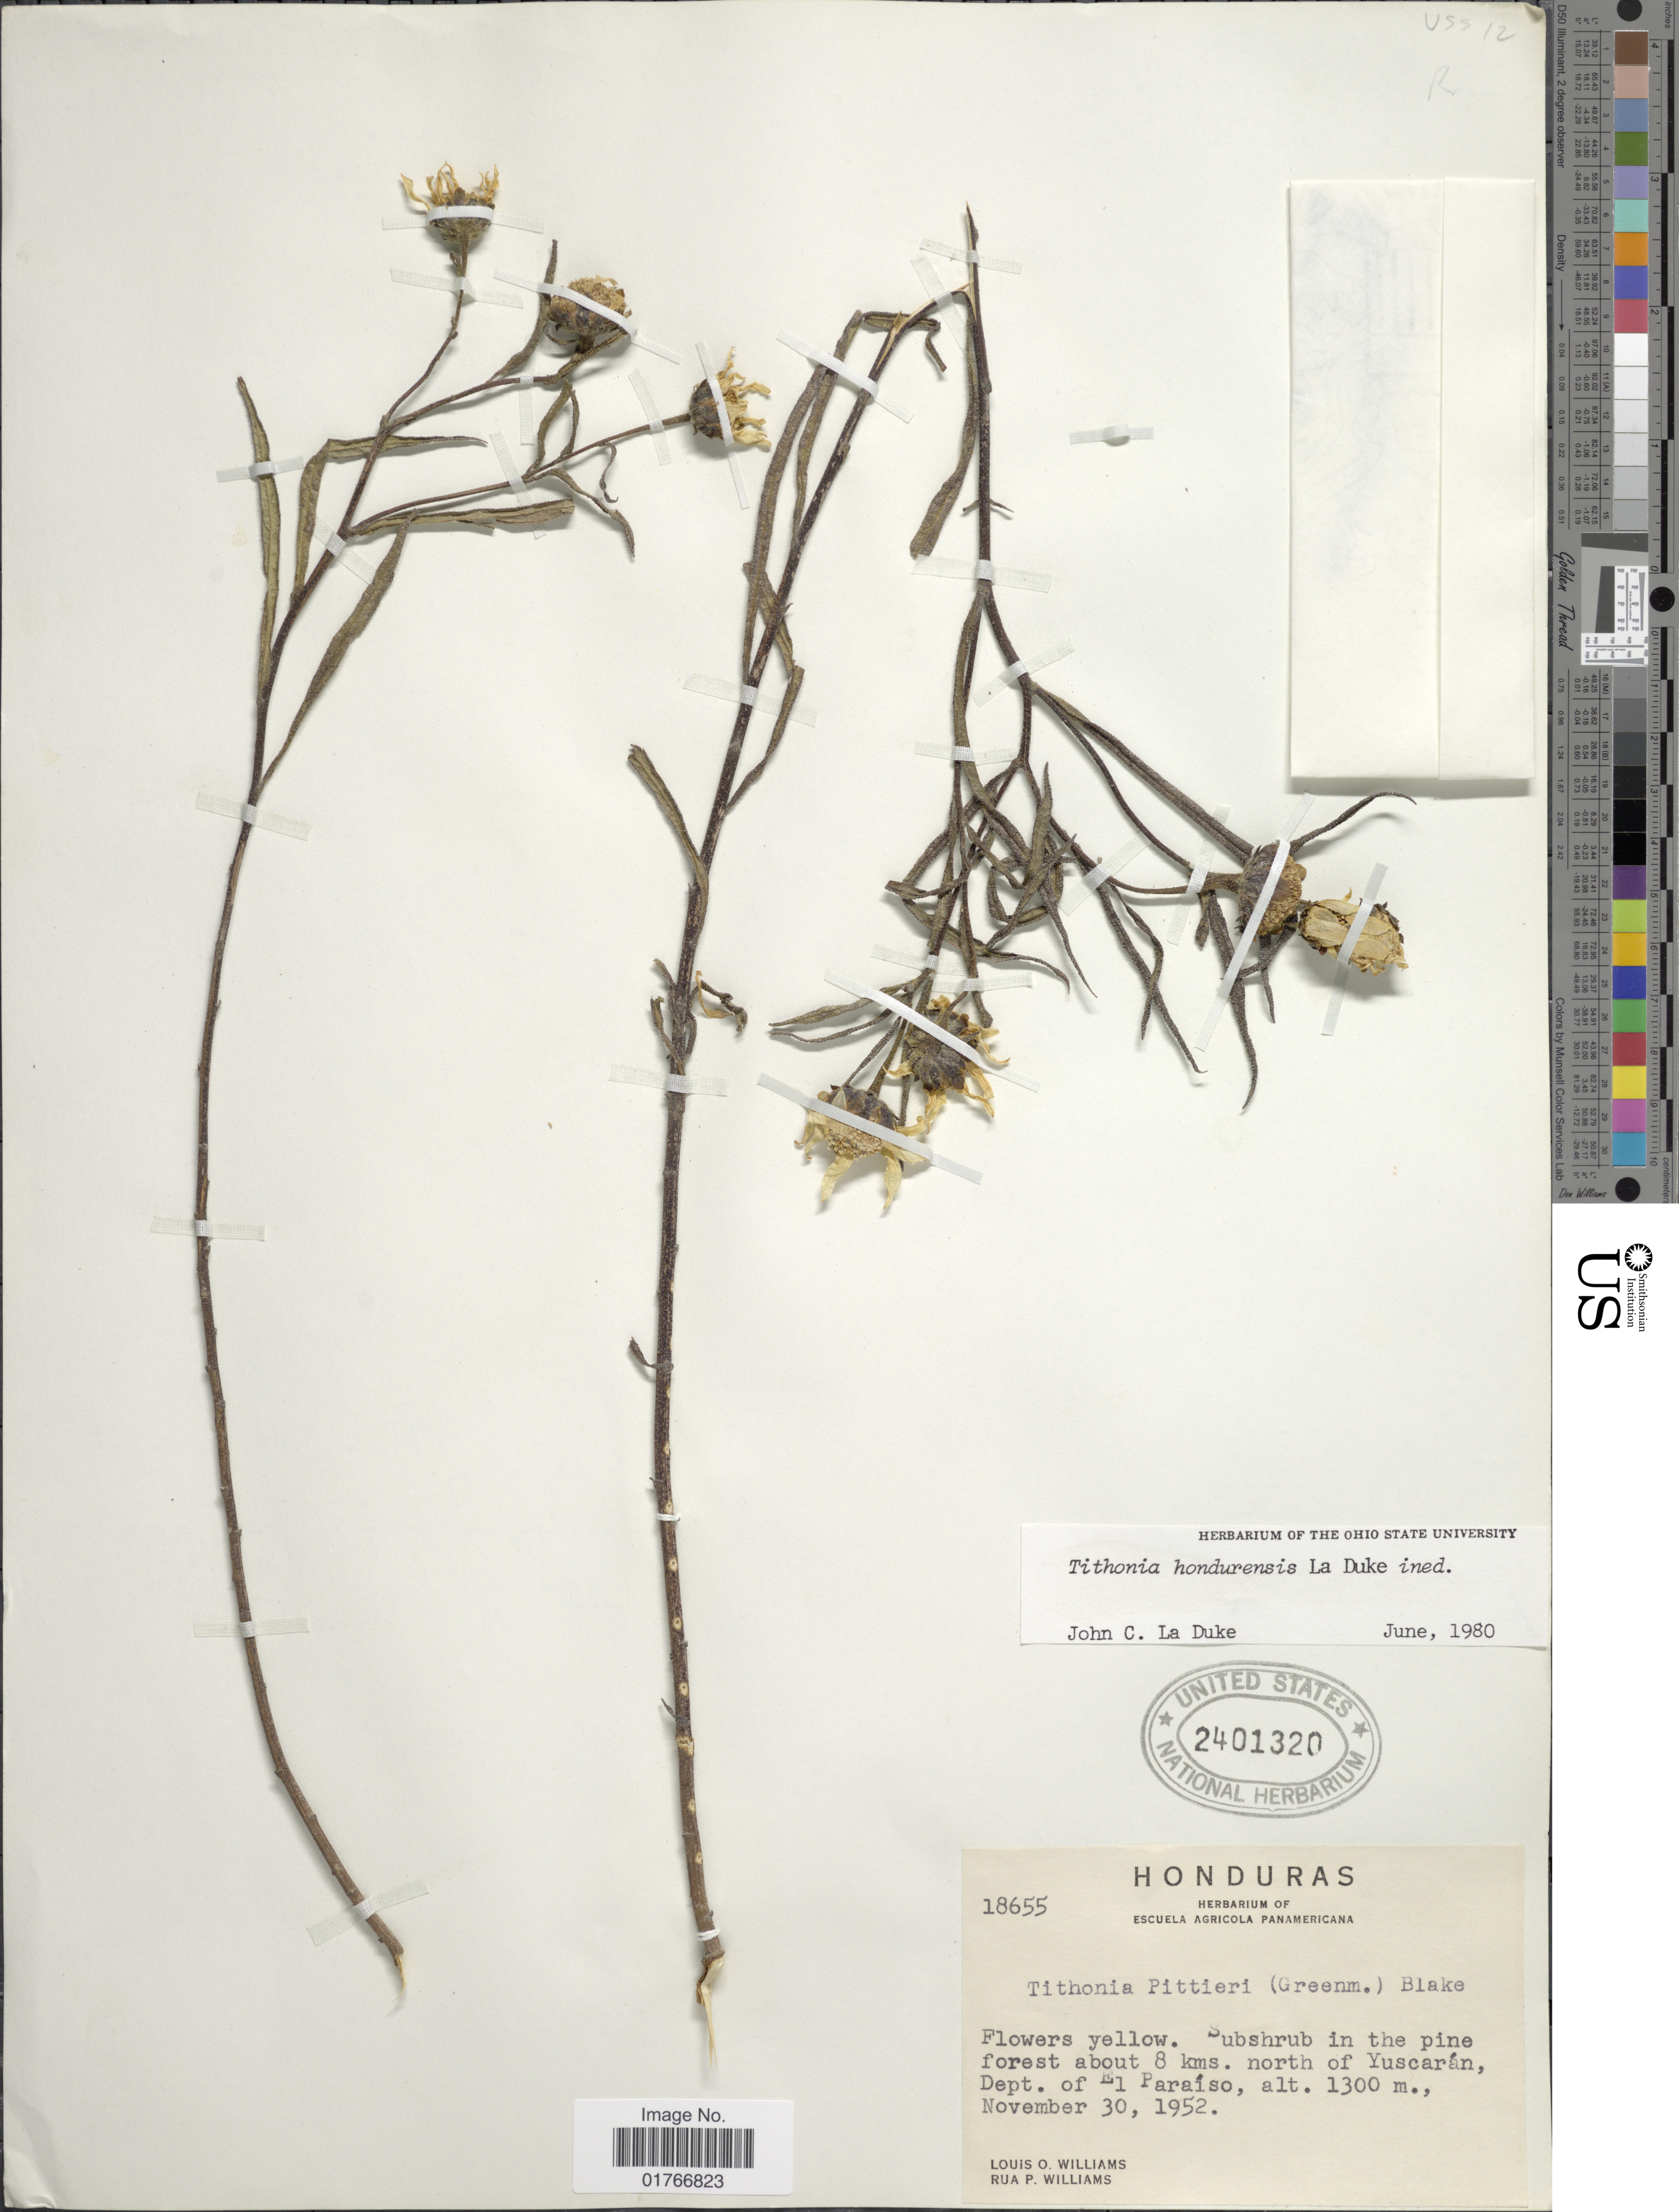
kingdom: Plantae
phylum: Tracheophyta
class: Magnoliopsida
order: Asterales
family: Asteraceae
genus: Tithonia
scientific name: Tithonia hondurensis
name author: La Duke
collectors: L. O. Williams & R. P. Williams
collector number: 18655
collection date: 1952-11-30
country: Honduras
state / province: El Paraíso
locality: About 8 kms north of Yuscaran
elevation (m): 1300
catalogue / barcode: US 2401320